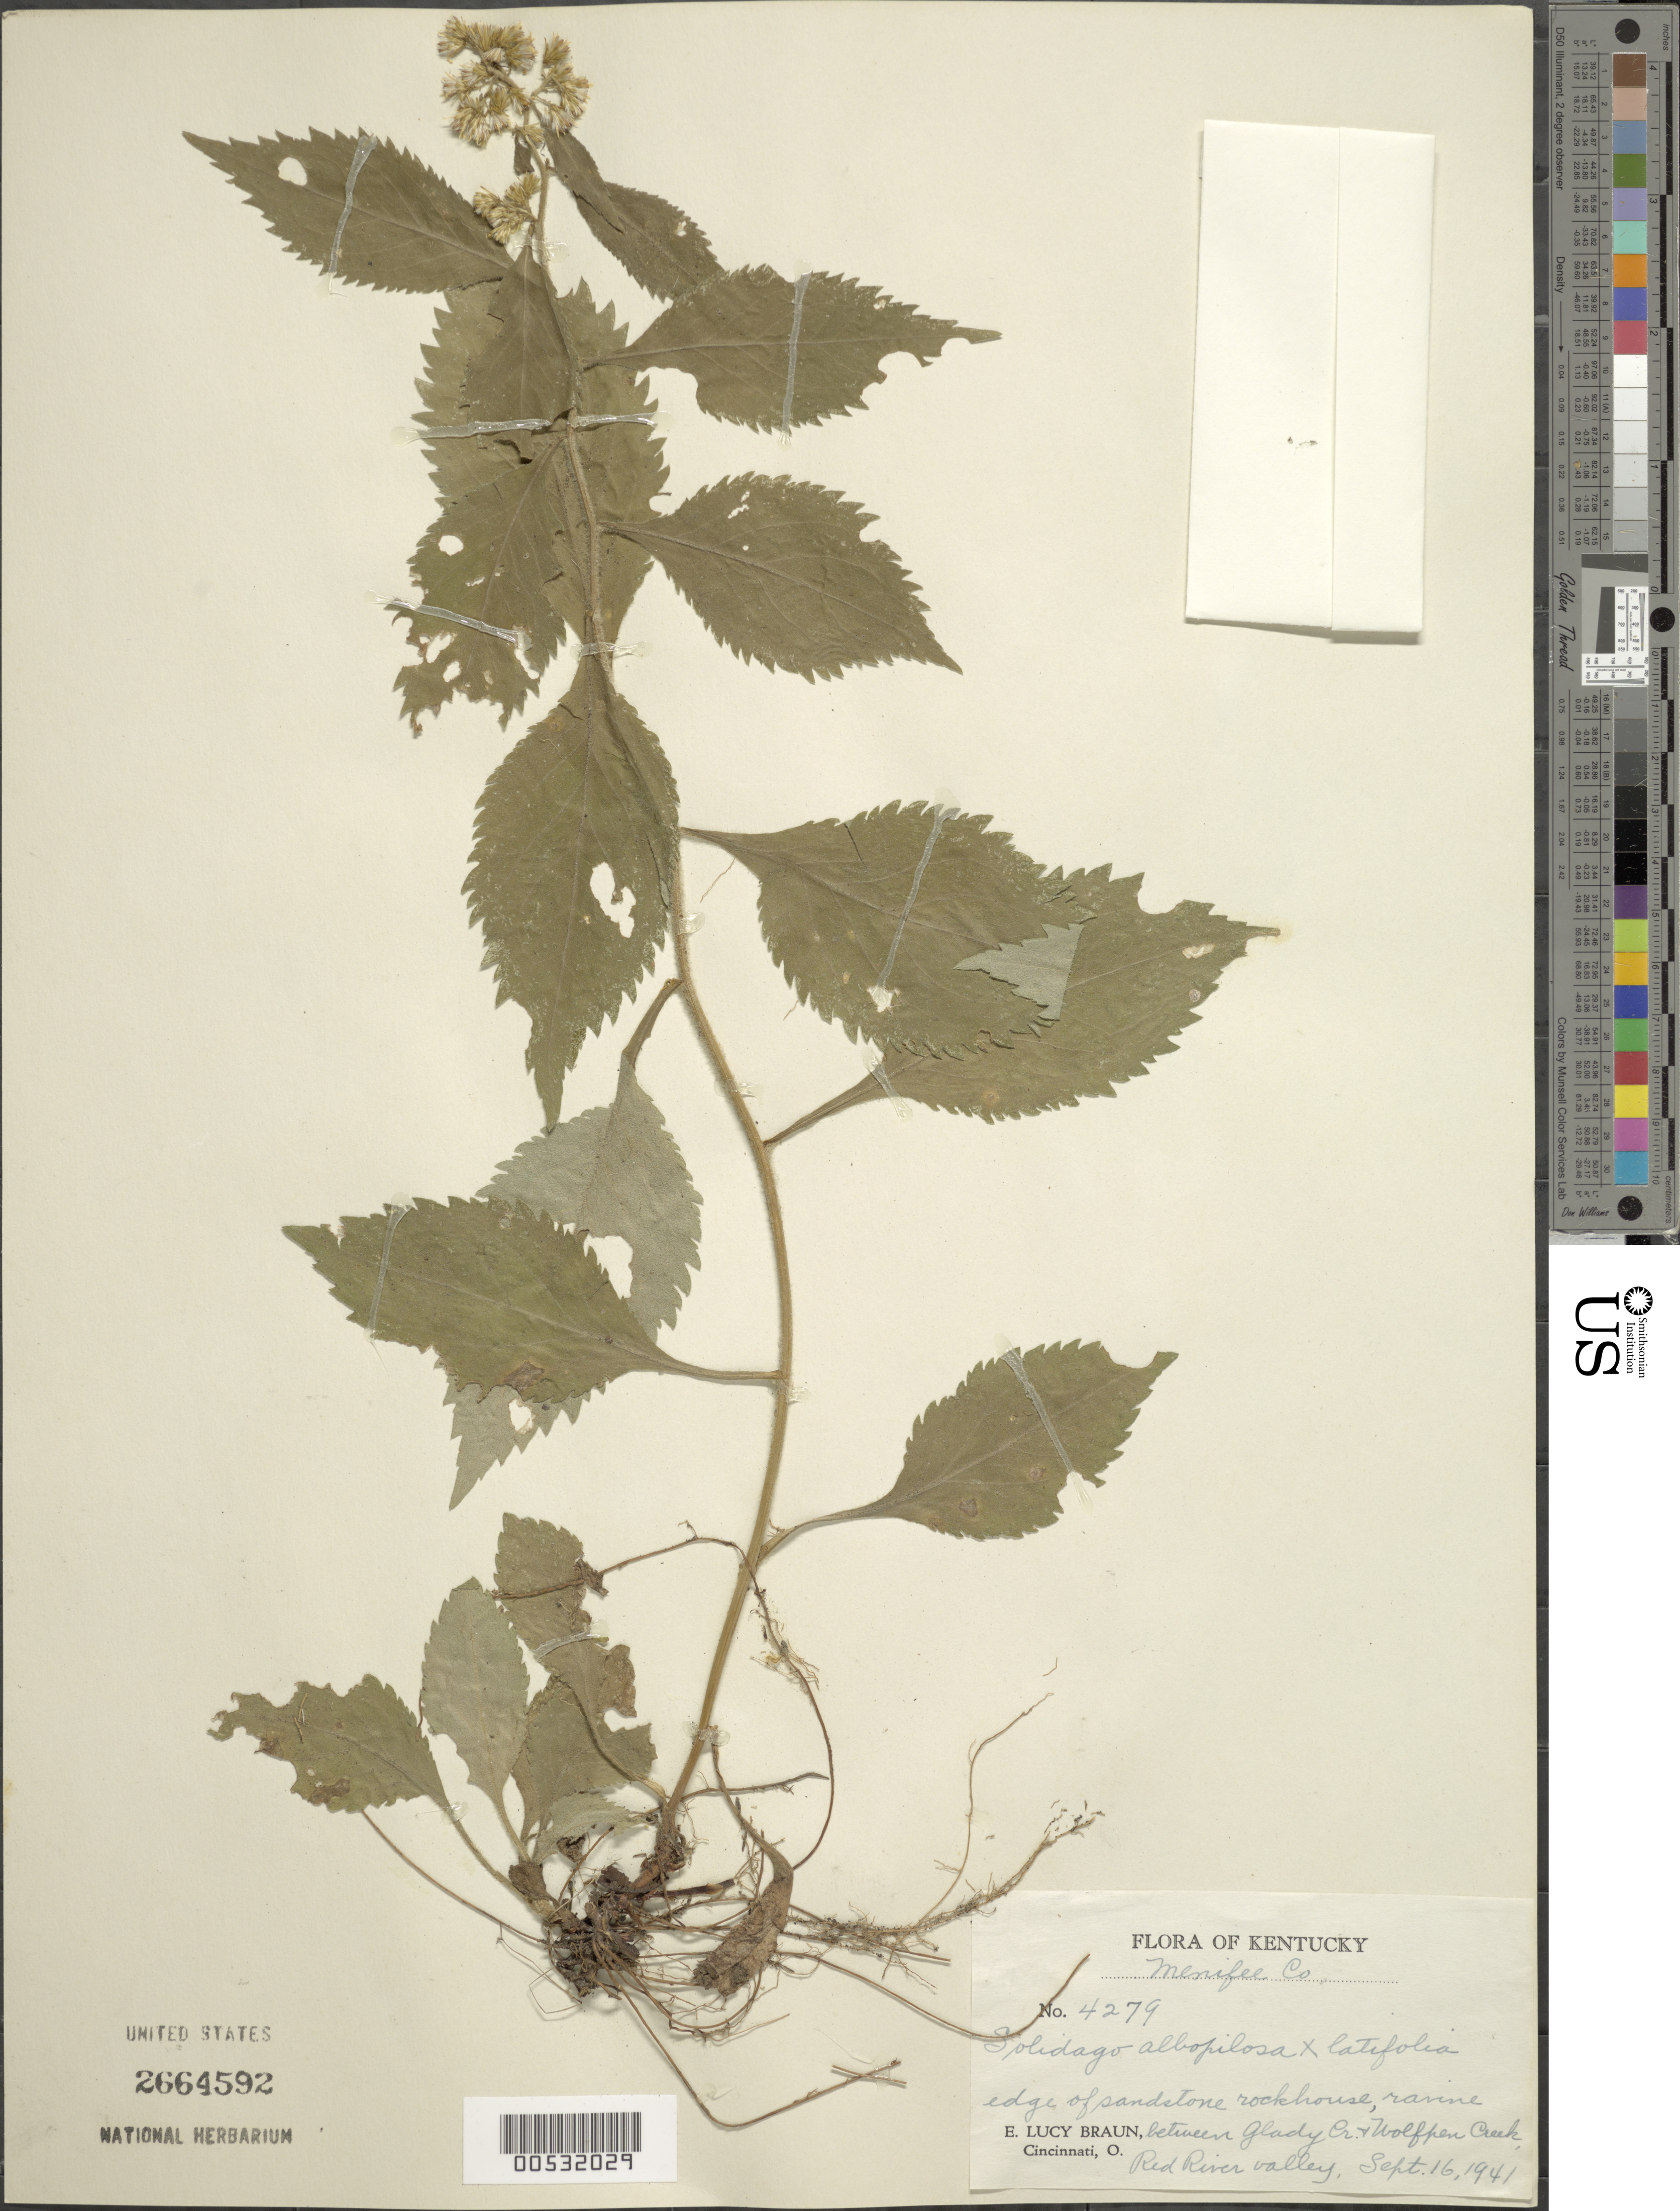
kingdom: Plantae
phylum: Tracheophyta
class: Magnoliopsida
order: Asterales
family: Asteraceae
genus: Solidago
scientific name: Solidago albopilosa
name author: E.L. Braun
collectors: E. L. Braun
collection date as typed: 16 Sep 1941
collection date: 1941-09-16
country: United States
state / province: Kentucky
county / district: Menifee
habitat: Edge of sandstone rockhouse.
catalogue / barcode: US 2664592